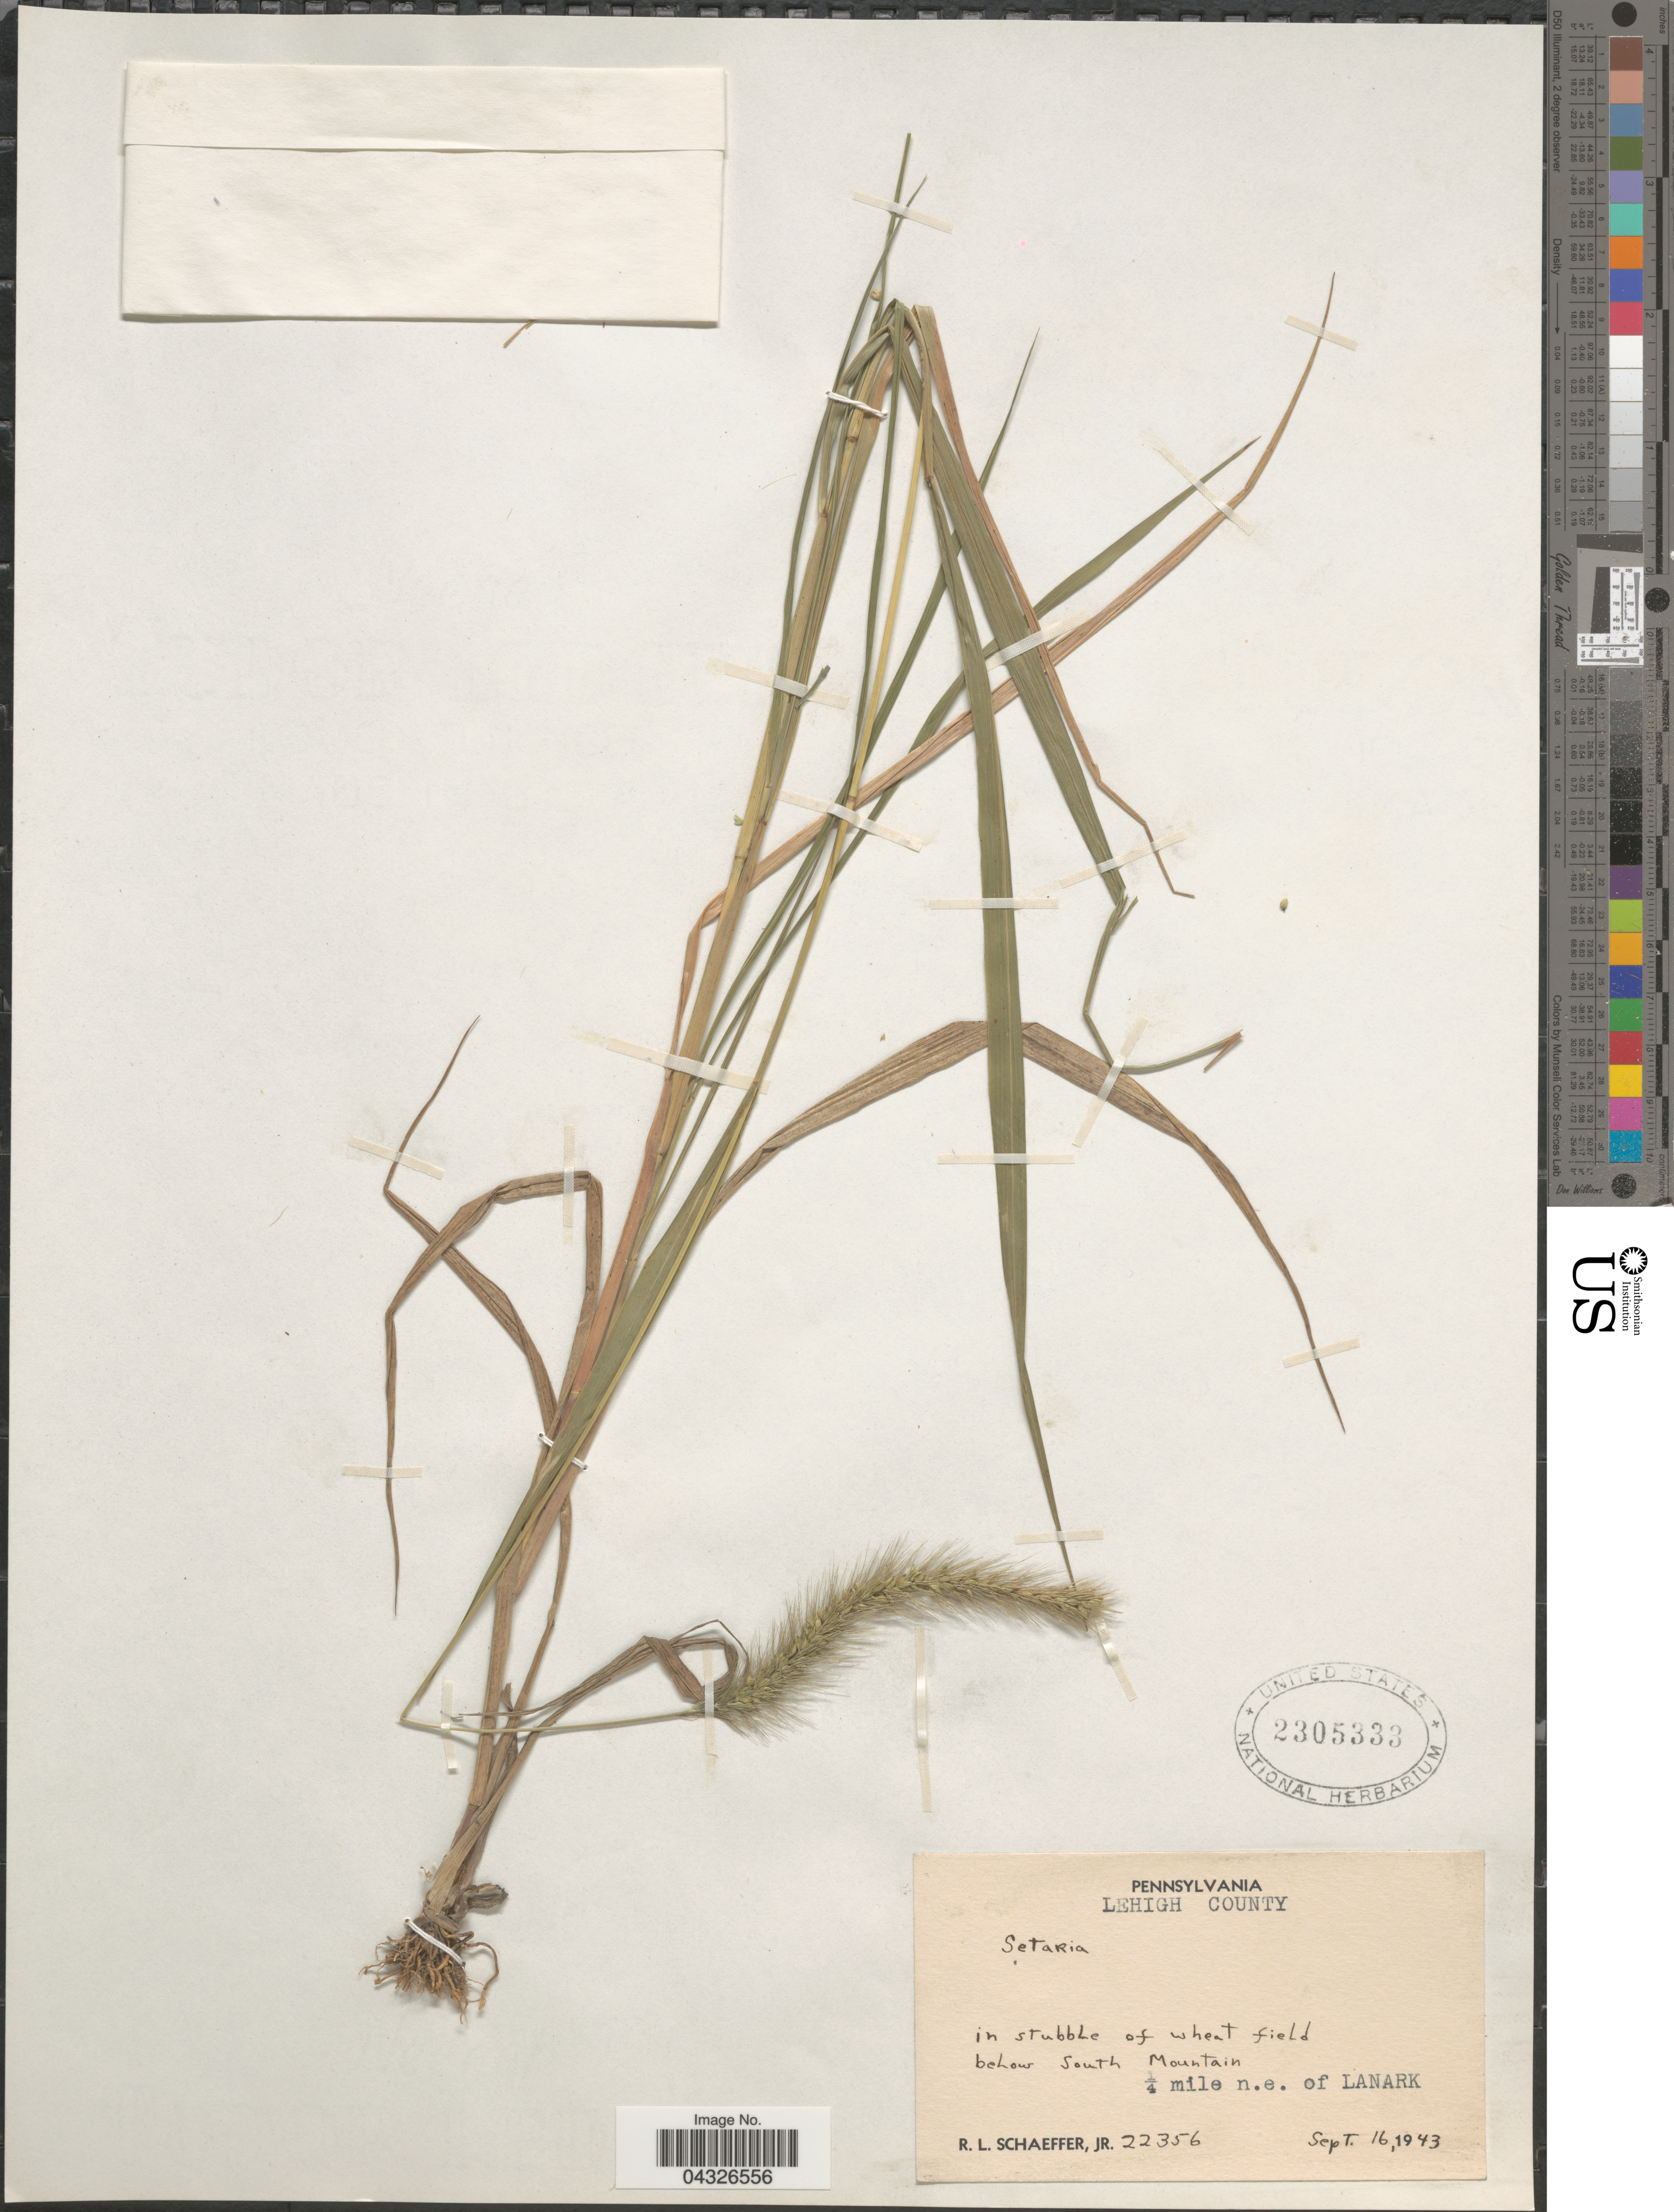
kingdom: Plantae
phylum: Tracheophyta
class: Liliopsida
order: Poales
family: Poaceae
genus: Setaria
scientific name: Setaria sp.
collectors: R. L. Schaeffer Jr.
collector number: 22356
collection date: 1943-09-16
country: United States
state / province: Pennsylvania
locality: Lehigh County. In stubble of wheat field below South Mountain. ¼ mile n.e. of Lanark.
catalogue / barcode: US 2305333